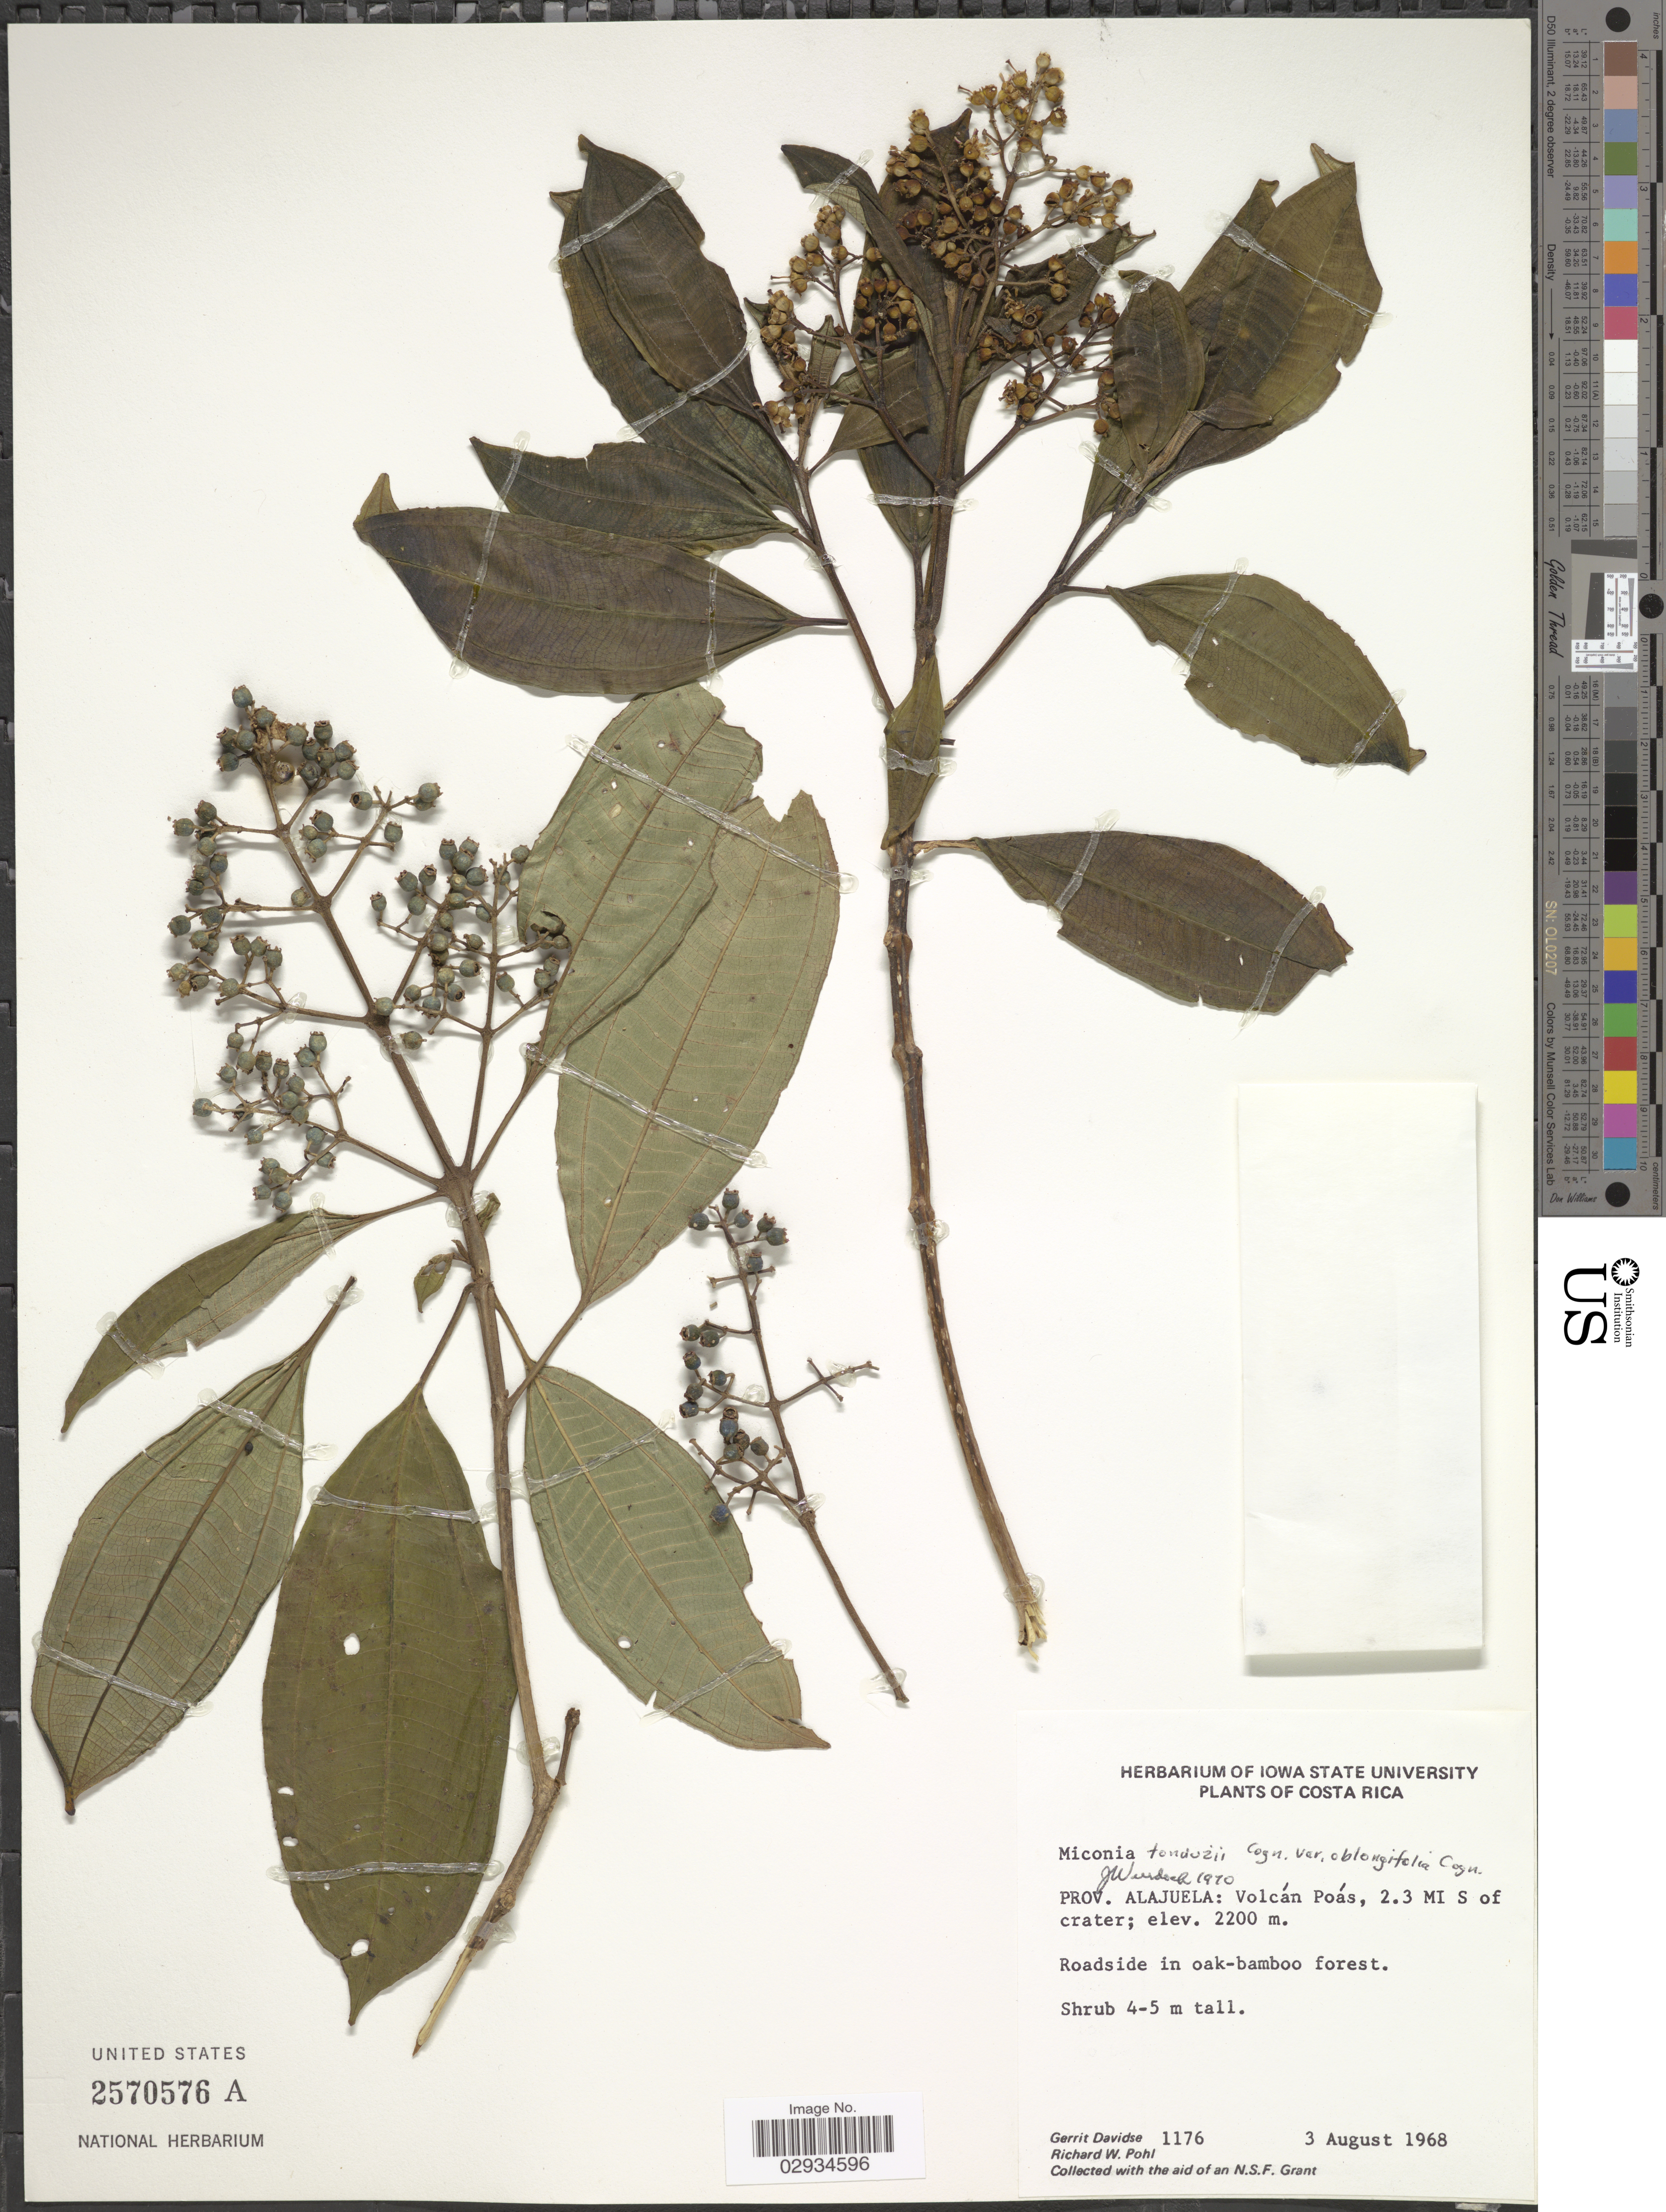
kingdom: Plantae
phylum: Tracheophyta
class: Magnoliopsida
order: Myrtales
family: Melastomataceae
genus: Miconia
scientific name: Miconia tonduzii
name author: Cogn. in A. DC.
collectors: G. Davidse & R. W. Pohl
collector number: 1176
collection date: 1968-08-03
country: Costa Rica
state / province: Alajuela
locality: Volcán Poás, 2.3 MI S of crater.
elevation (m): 2200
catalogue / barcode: US 2570576A